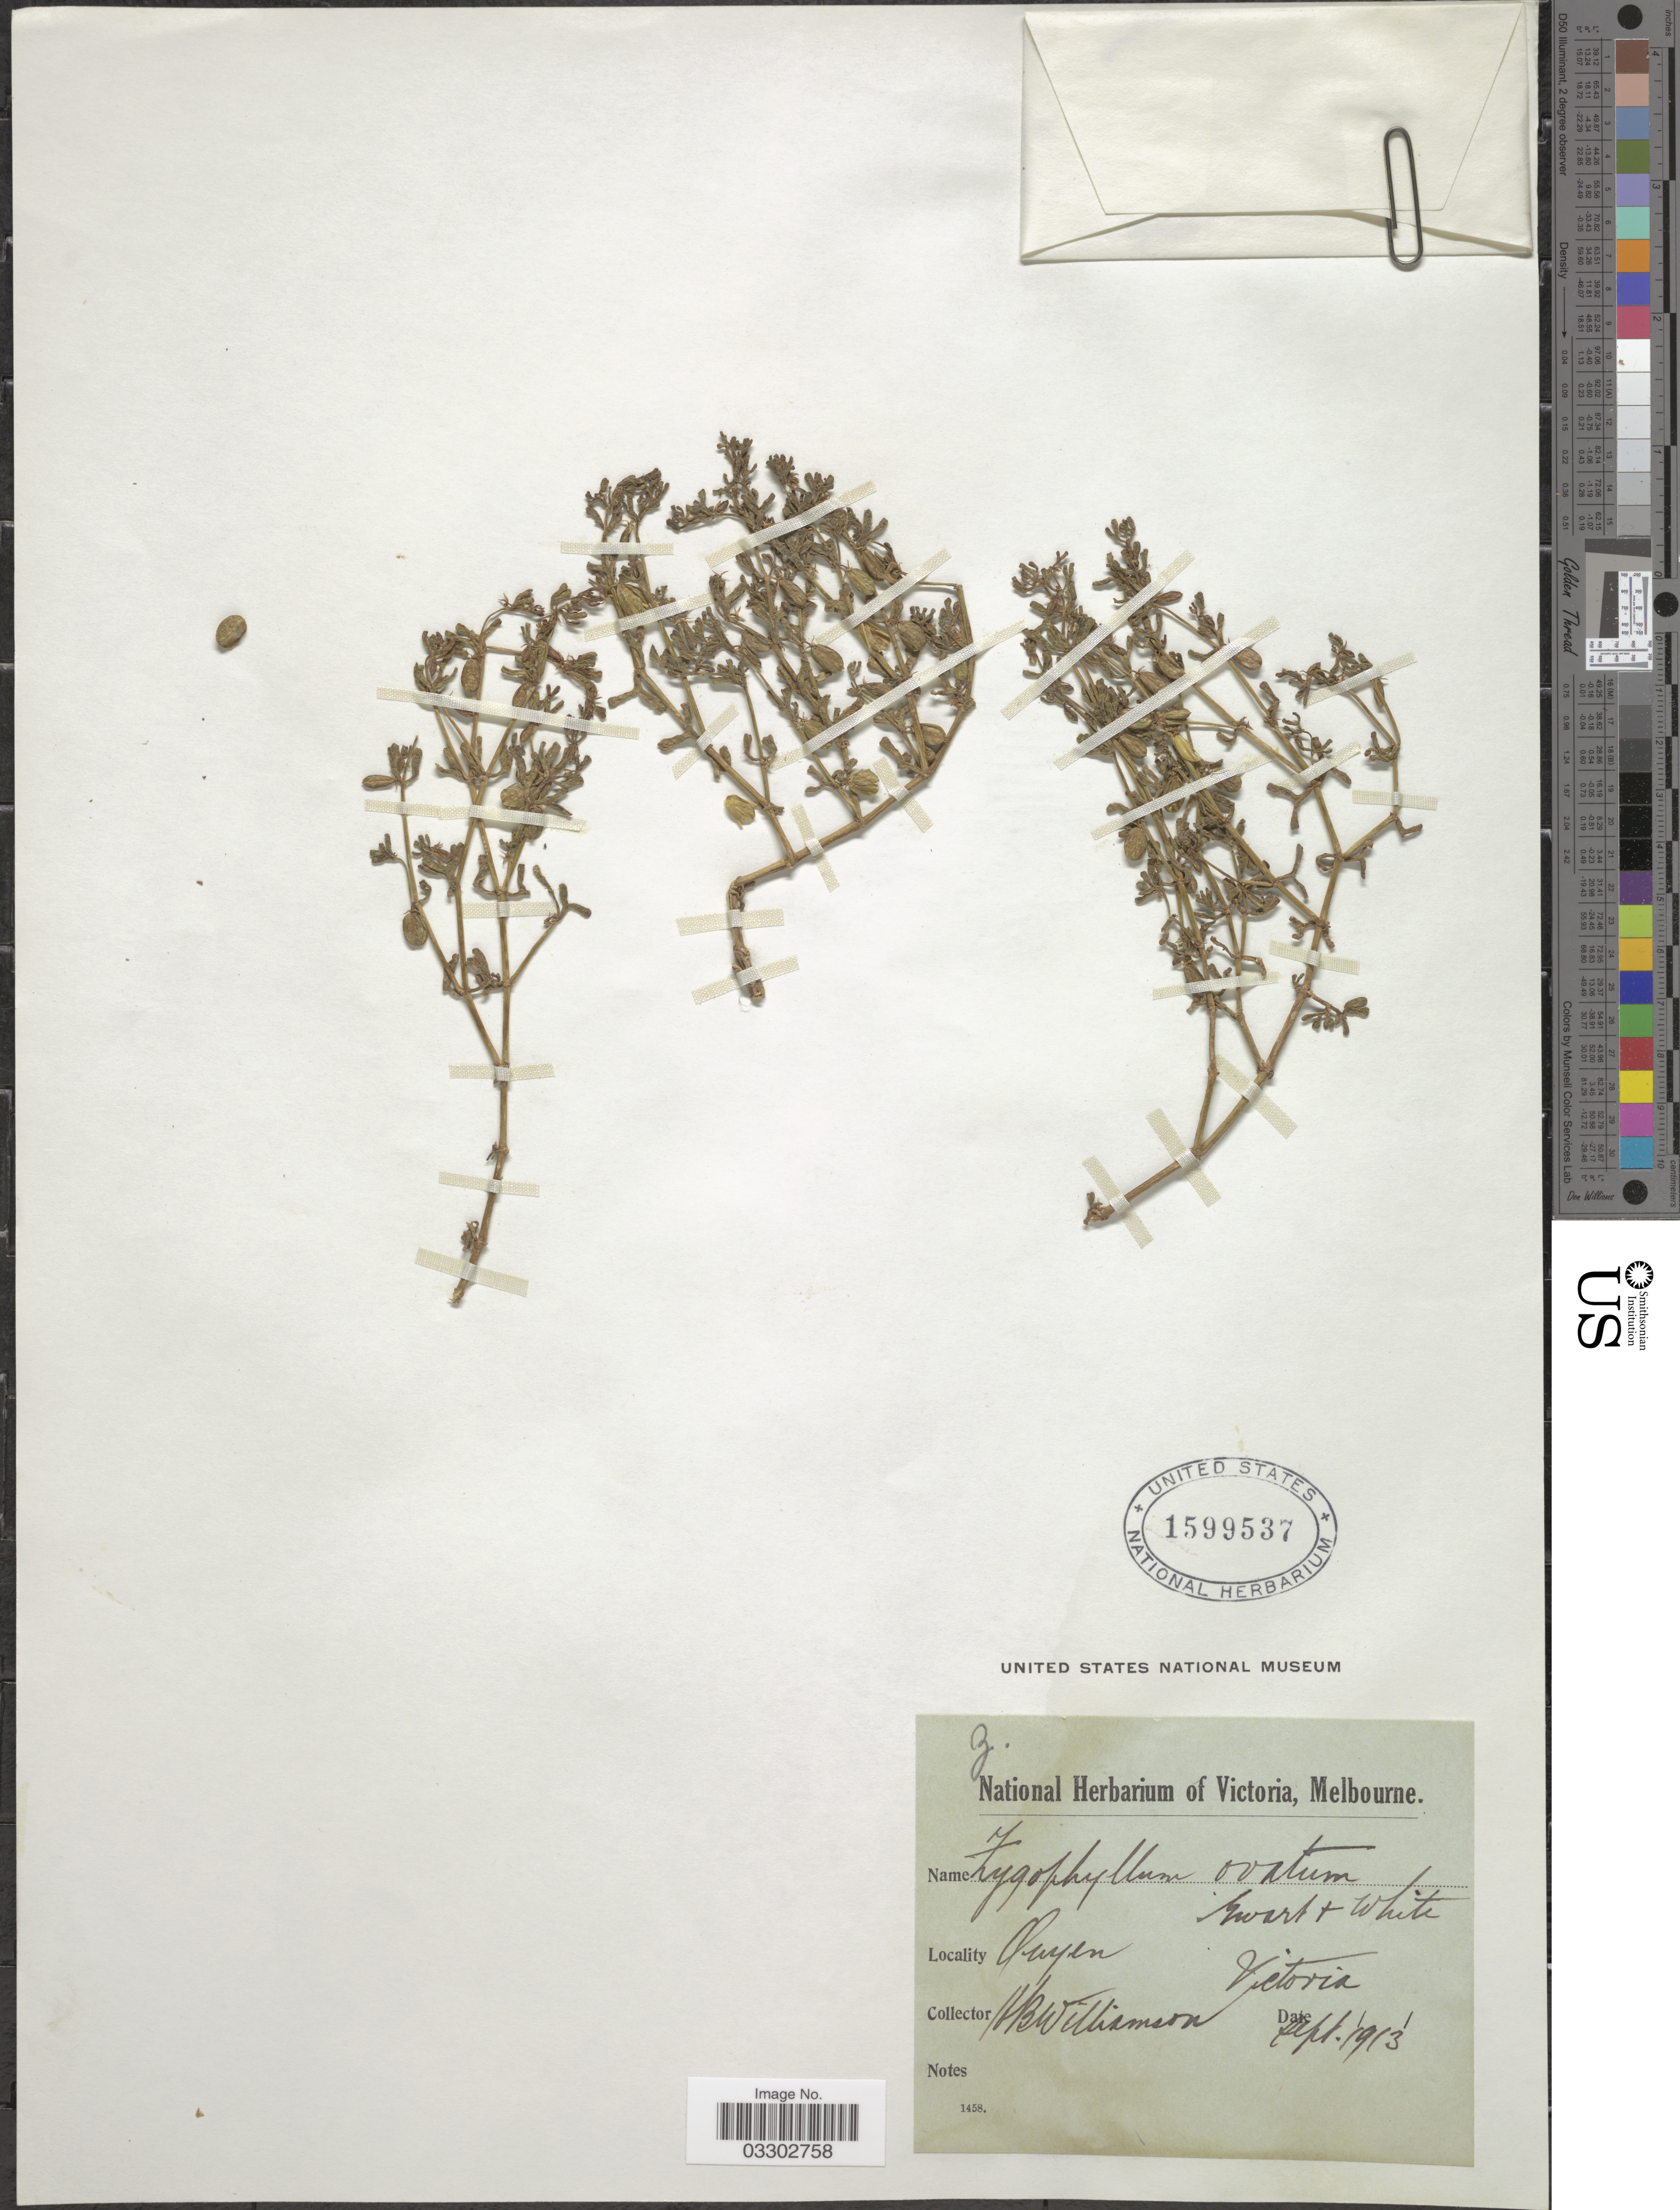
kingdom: Plantae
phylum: Tracheophyta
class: Magnoliopsida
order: Zygophyllales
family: Zygophyllaceae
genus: Roepera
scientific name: Roepera ovata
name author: (Ewart & Jean White) Beier & Thulin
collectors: H. Williamson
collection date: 1913-09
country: Australia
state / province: Victoria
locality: Clayon [Clayton]. Victoria.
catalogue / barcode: US 1599537